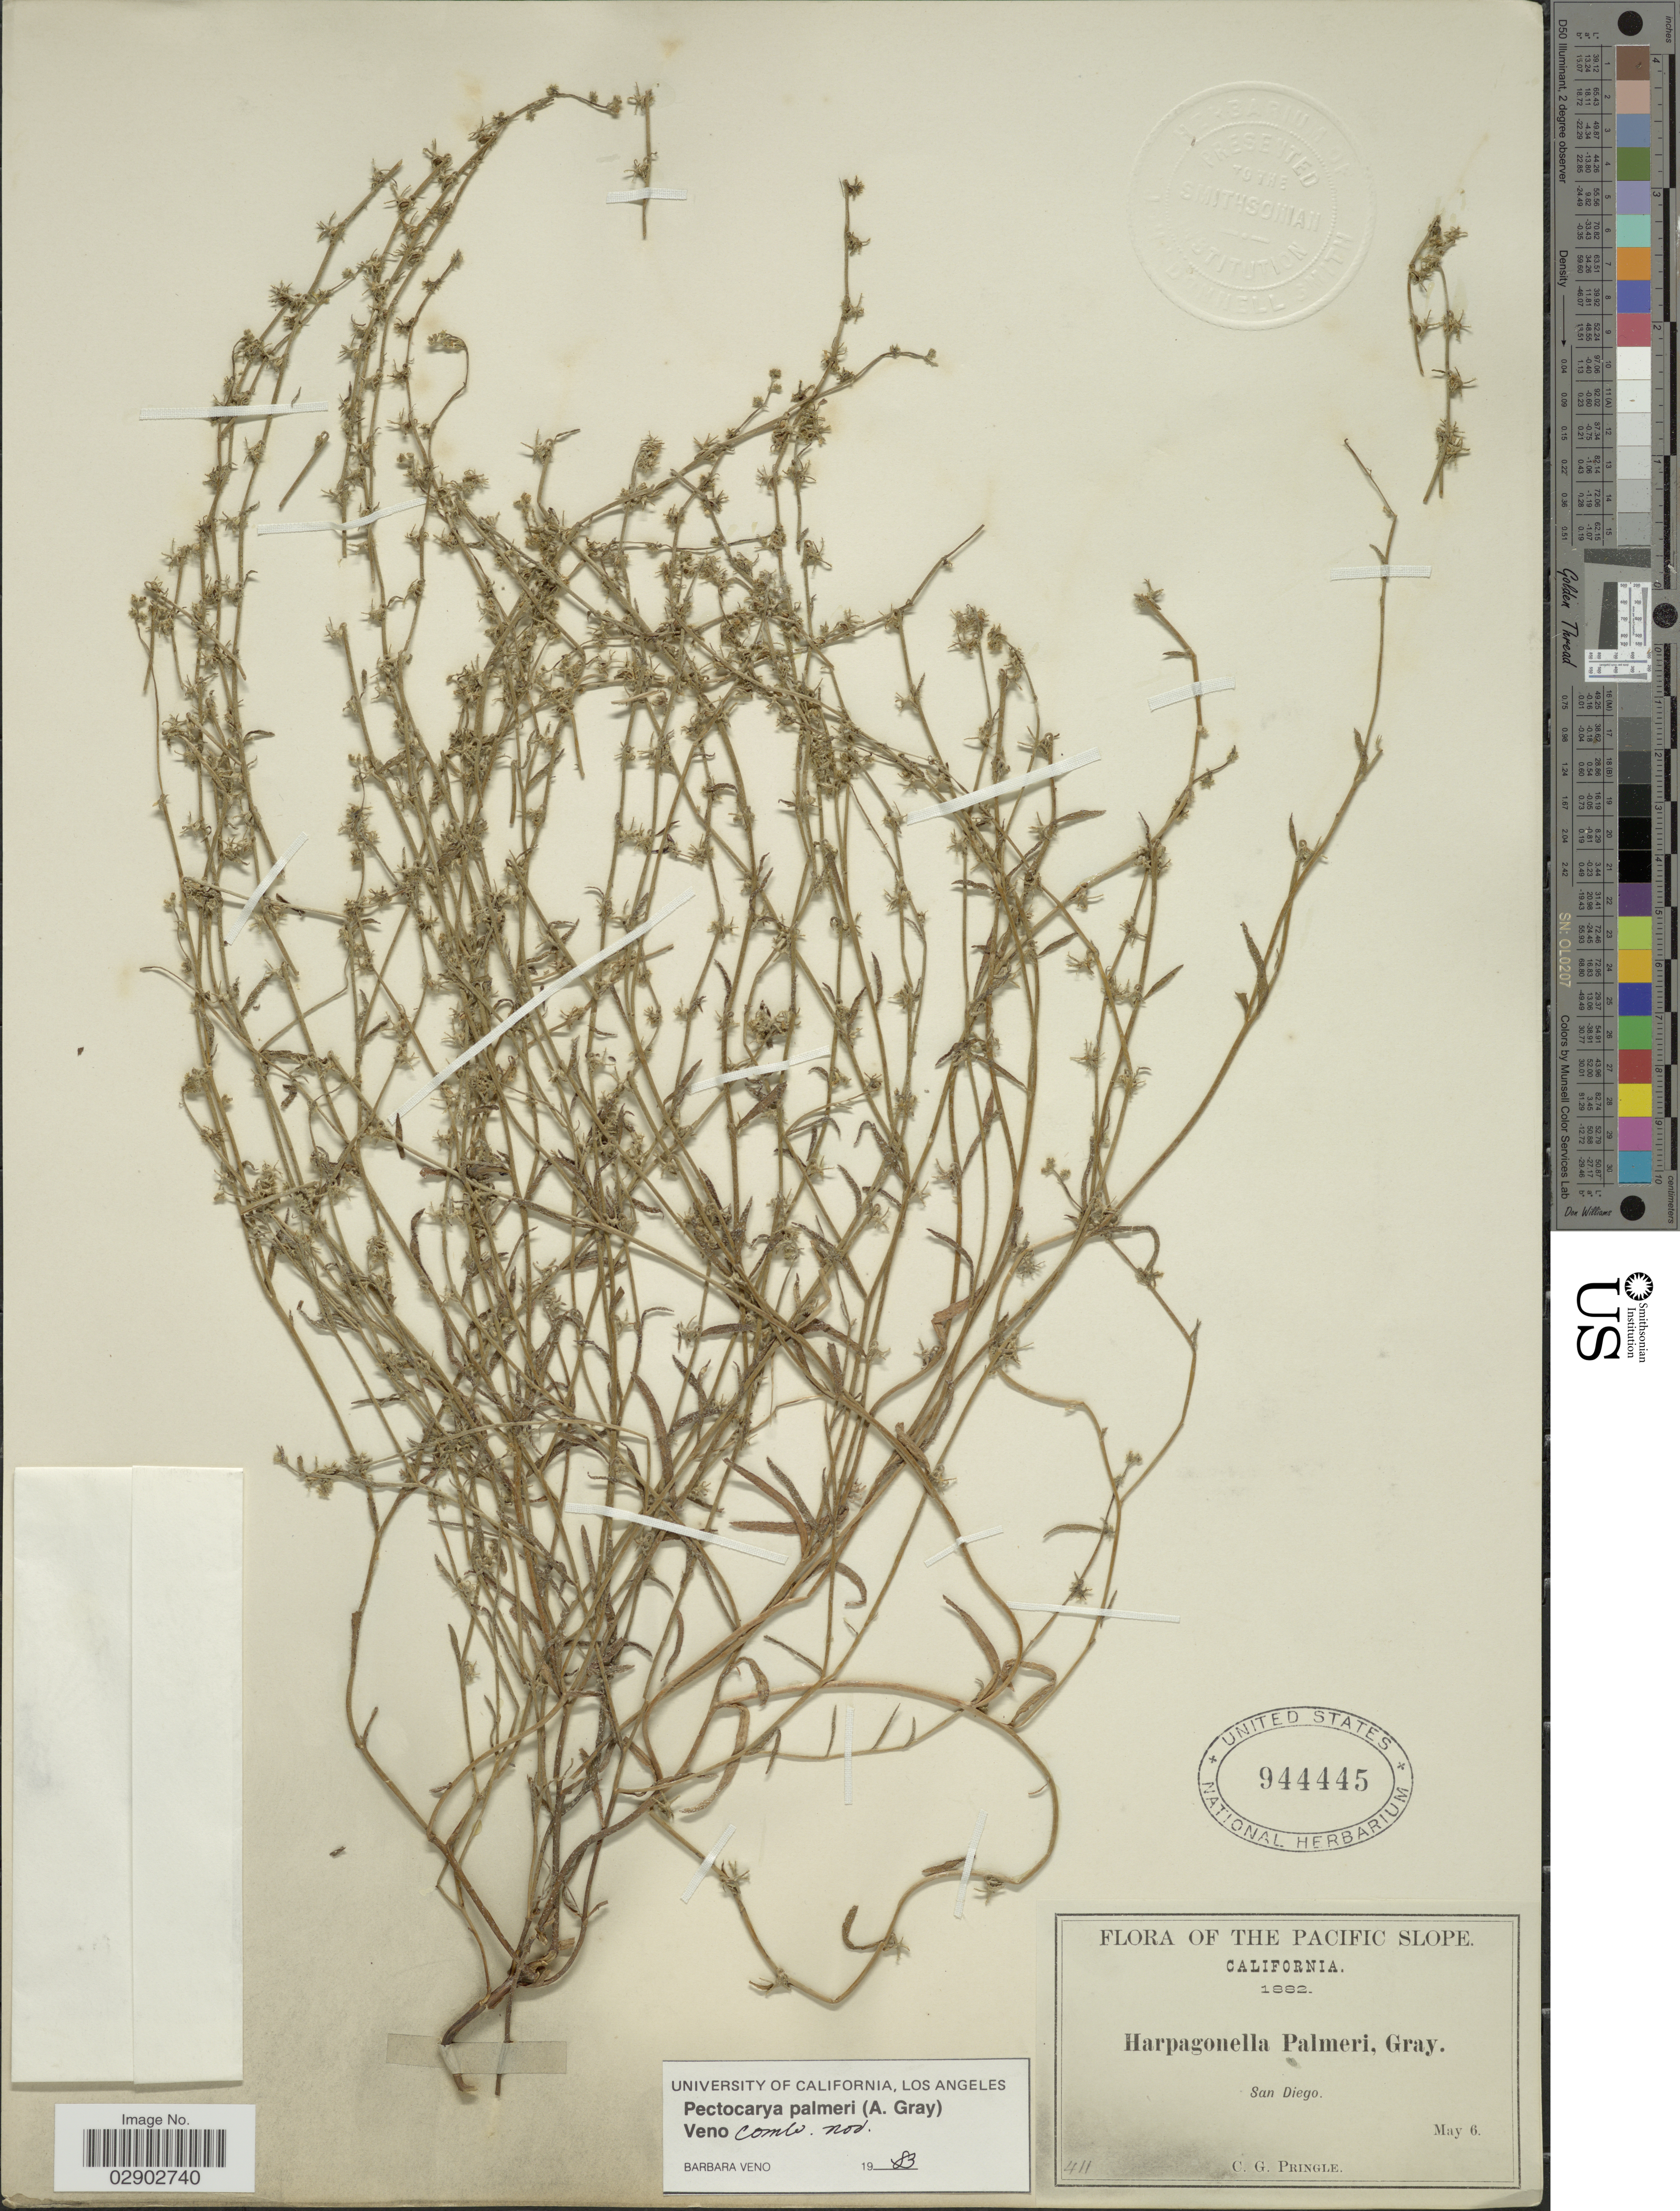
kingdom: Plantae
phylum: Tracheophyta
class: Magnoliopsida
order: Boraginales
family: Boraginaceae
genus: Harpagonella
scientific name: Harpagonella palmeri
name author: A. Gray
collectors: C. G. Pringle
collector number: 411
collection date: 1882-05-06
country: United States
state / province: California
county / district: San Diego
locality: Pacific slope. San Diego.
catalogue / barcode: US 944445